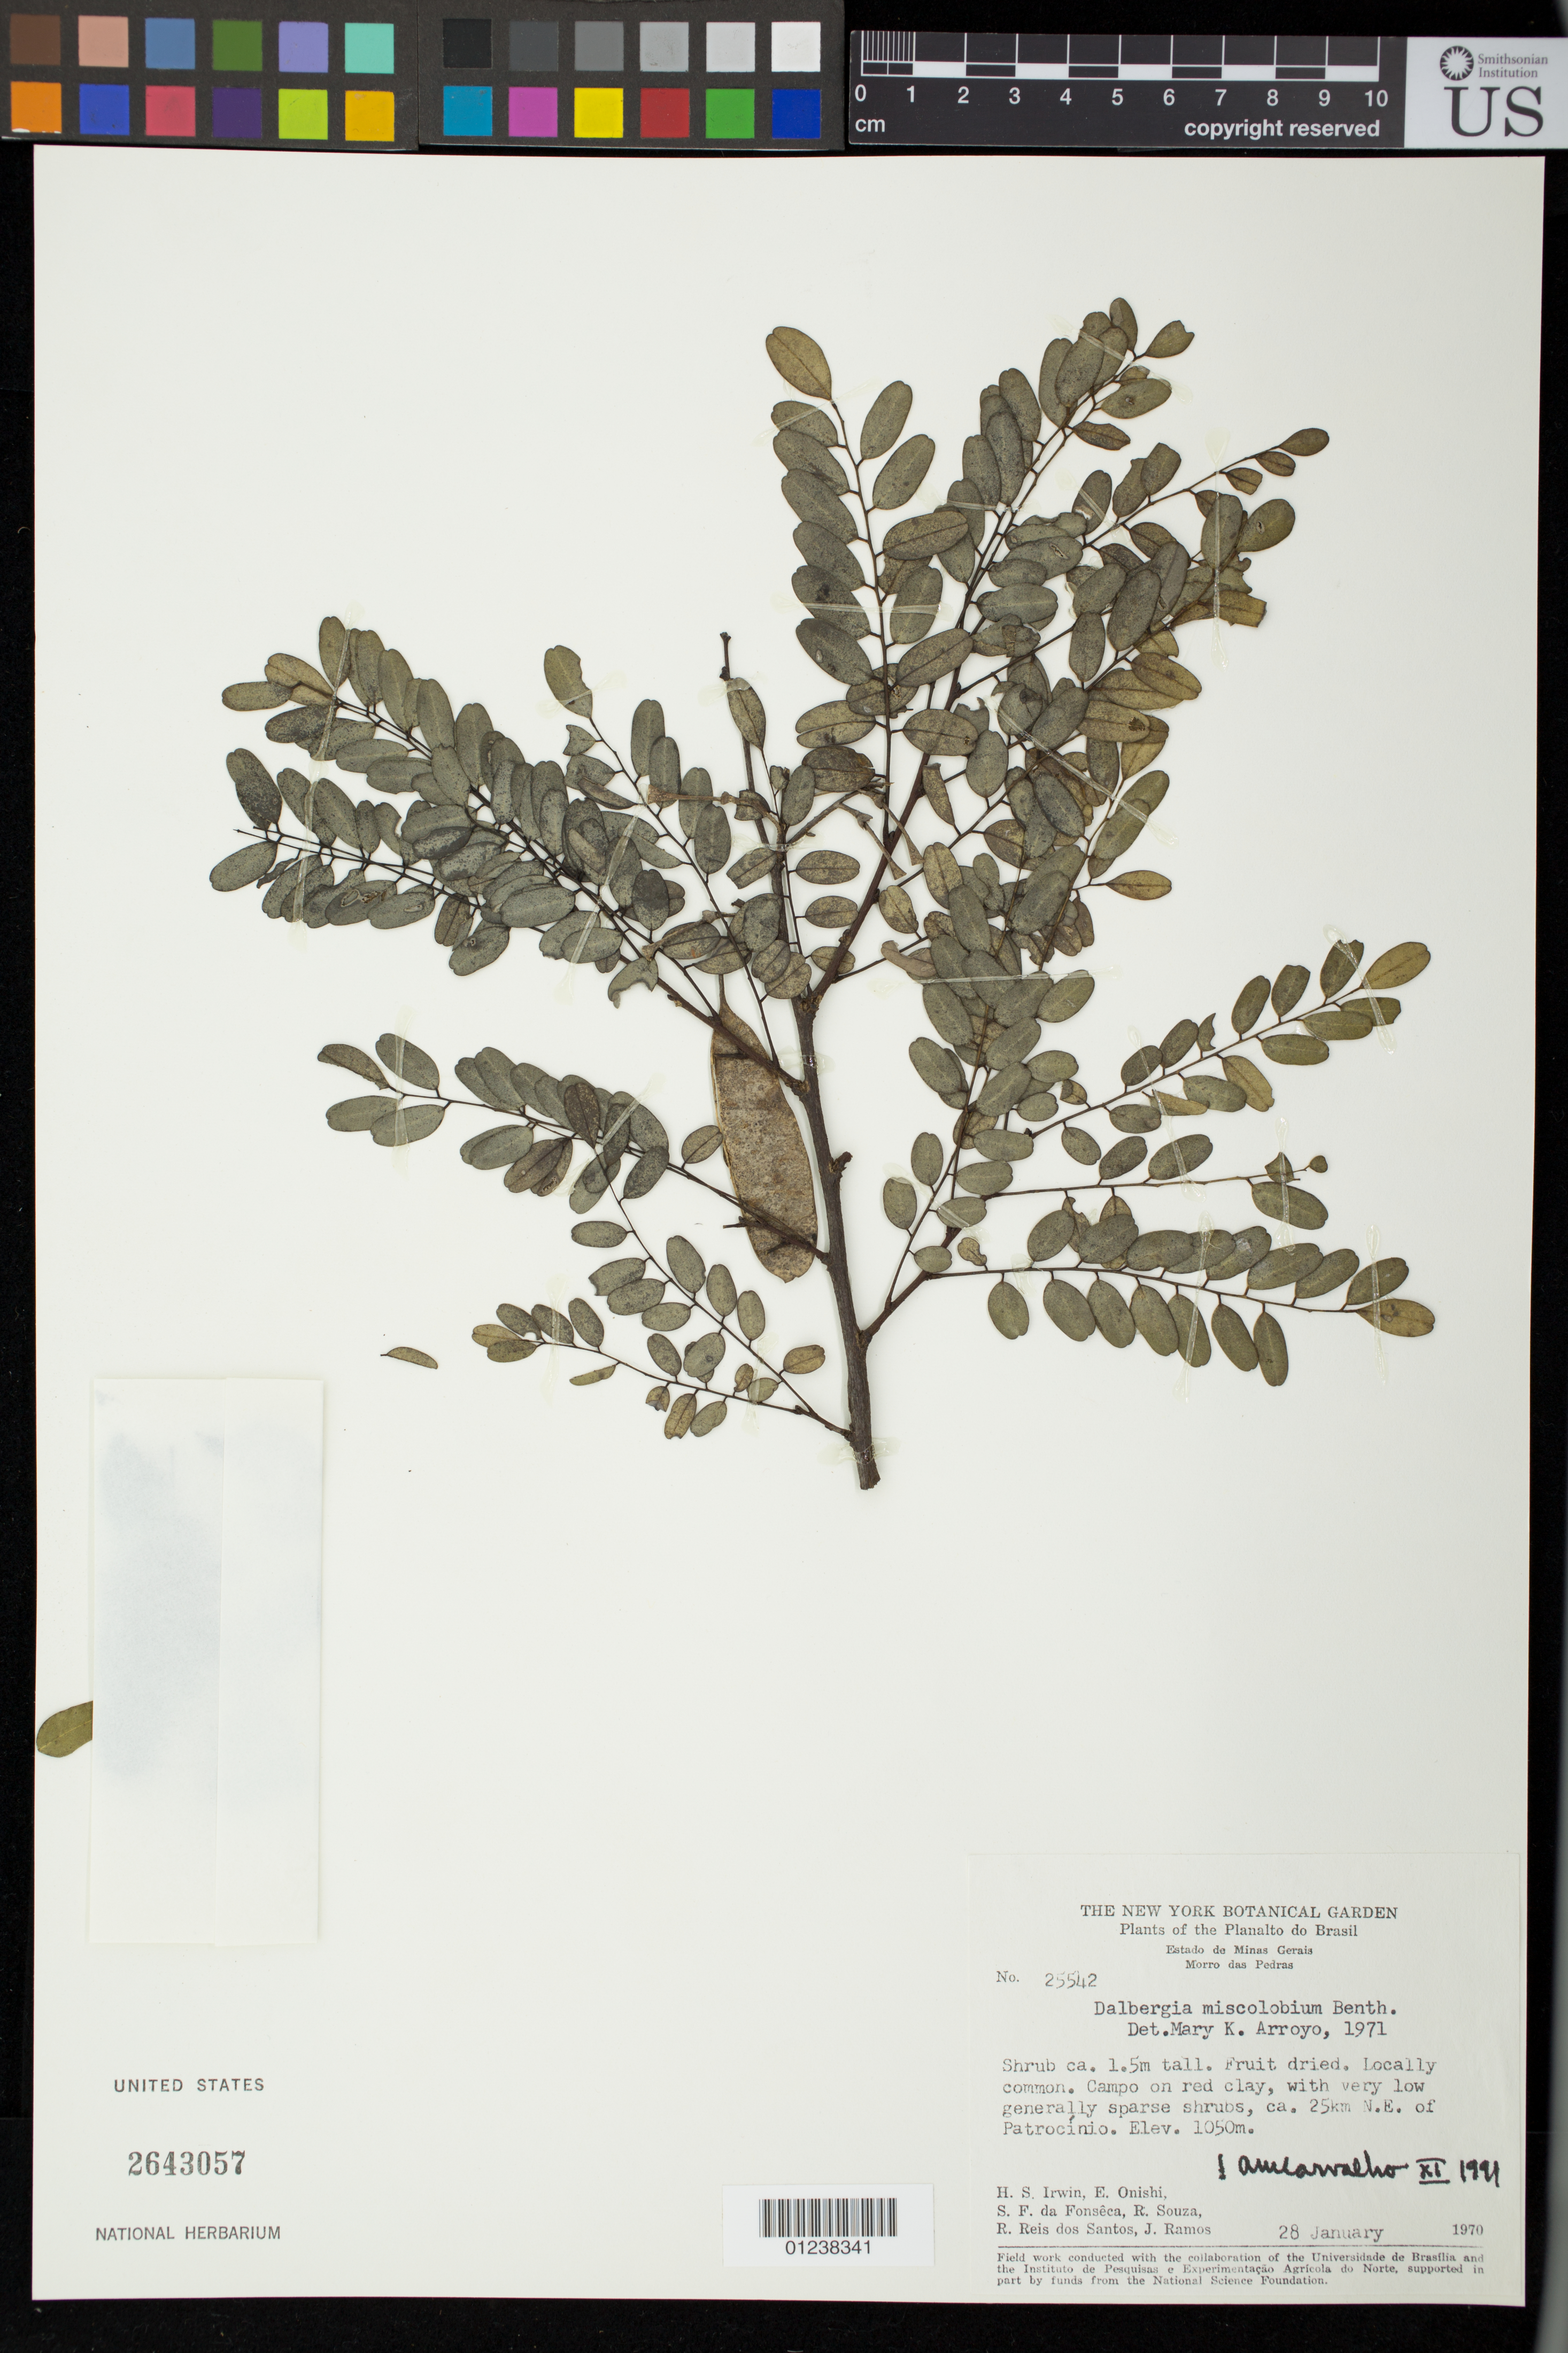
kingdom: Plantae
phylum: Tracheophyta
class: Magnoliopsida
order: Fabales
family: Fabaceae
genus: Dalbergia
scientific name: Dalbergia miscolobium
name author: Benth.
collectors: H. Irwin, E. Onishi, S. F. Fonsêca, R. Souza, R. Reis dos Santos & J. Ramos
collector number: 25542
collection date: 1970-01-28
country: Brazil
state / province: Minas Gerais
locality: Morro das Pedras. ca. 25km N.E. of Patrocinio.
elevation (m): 1050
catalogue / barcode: US 2643057